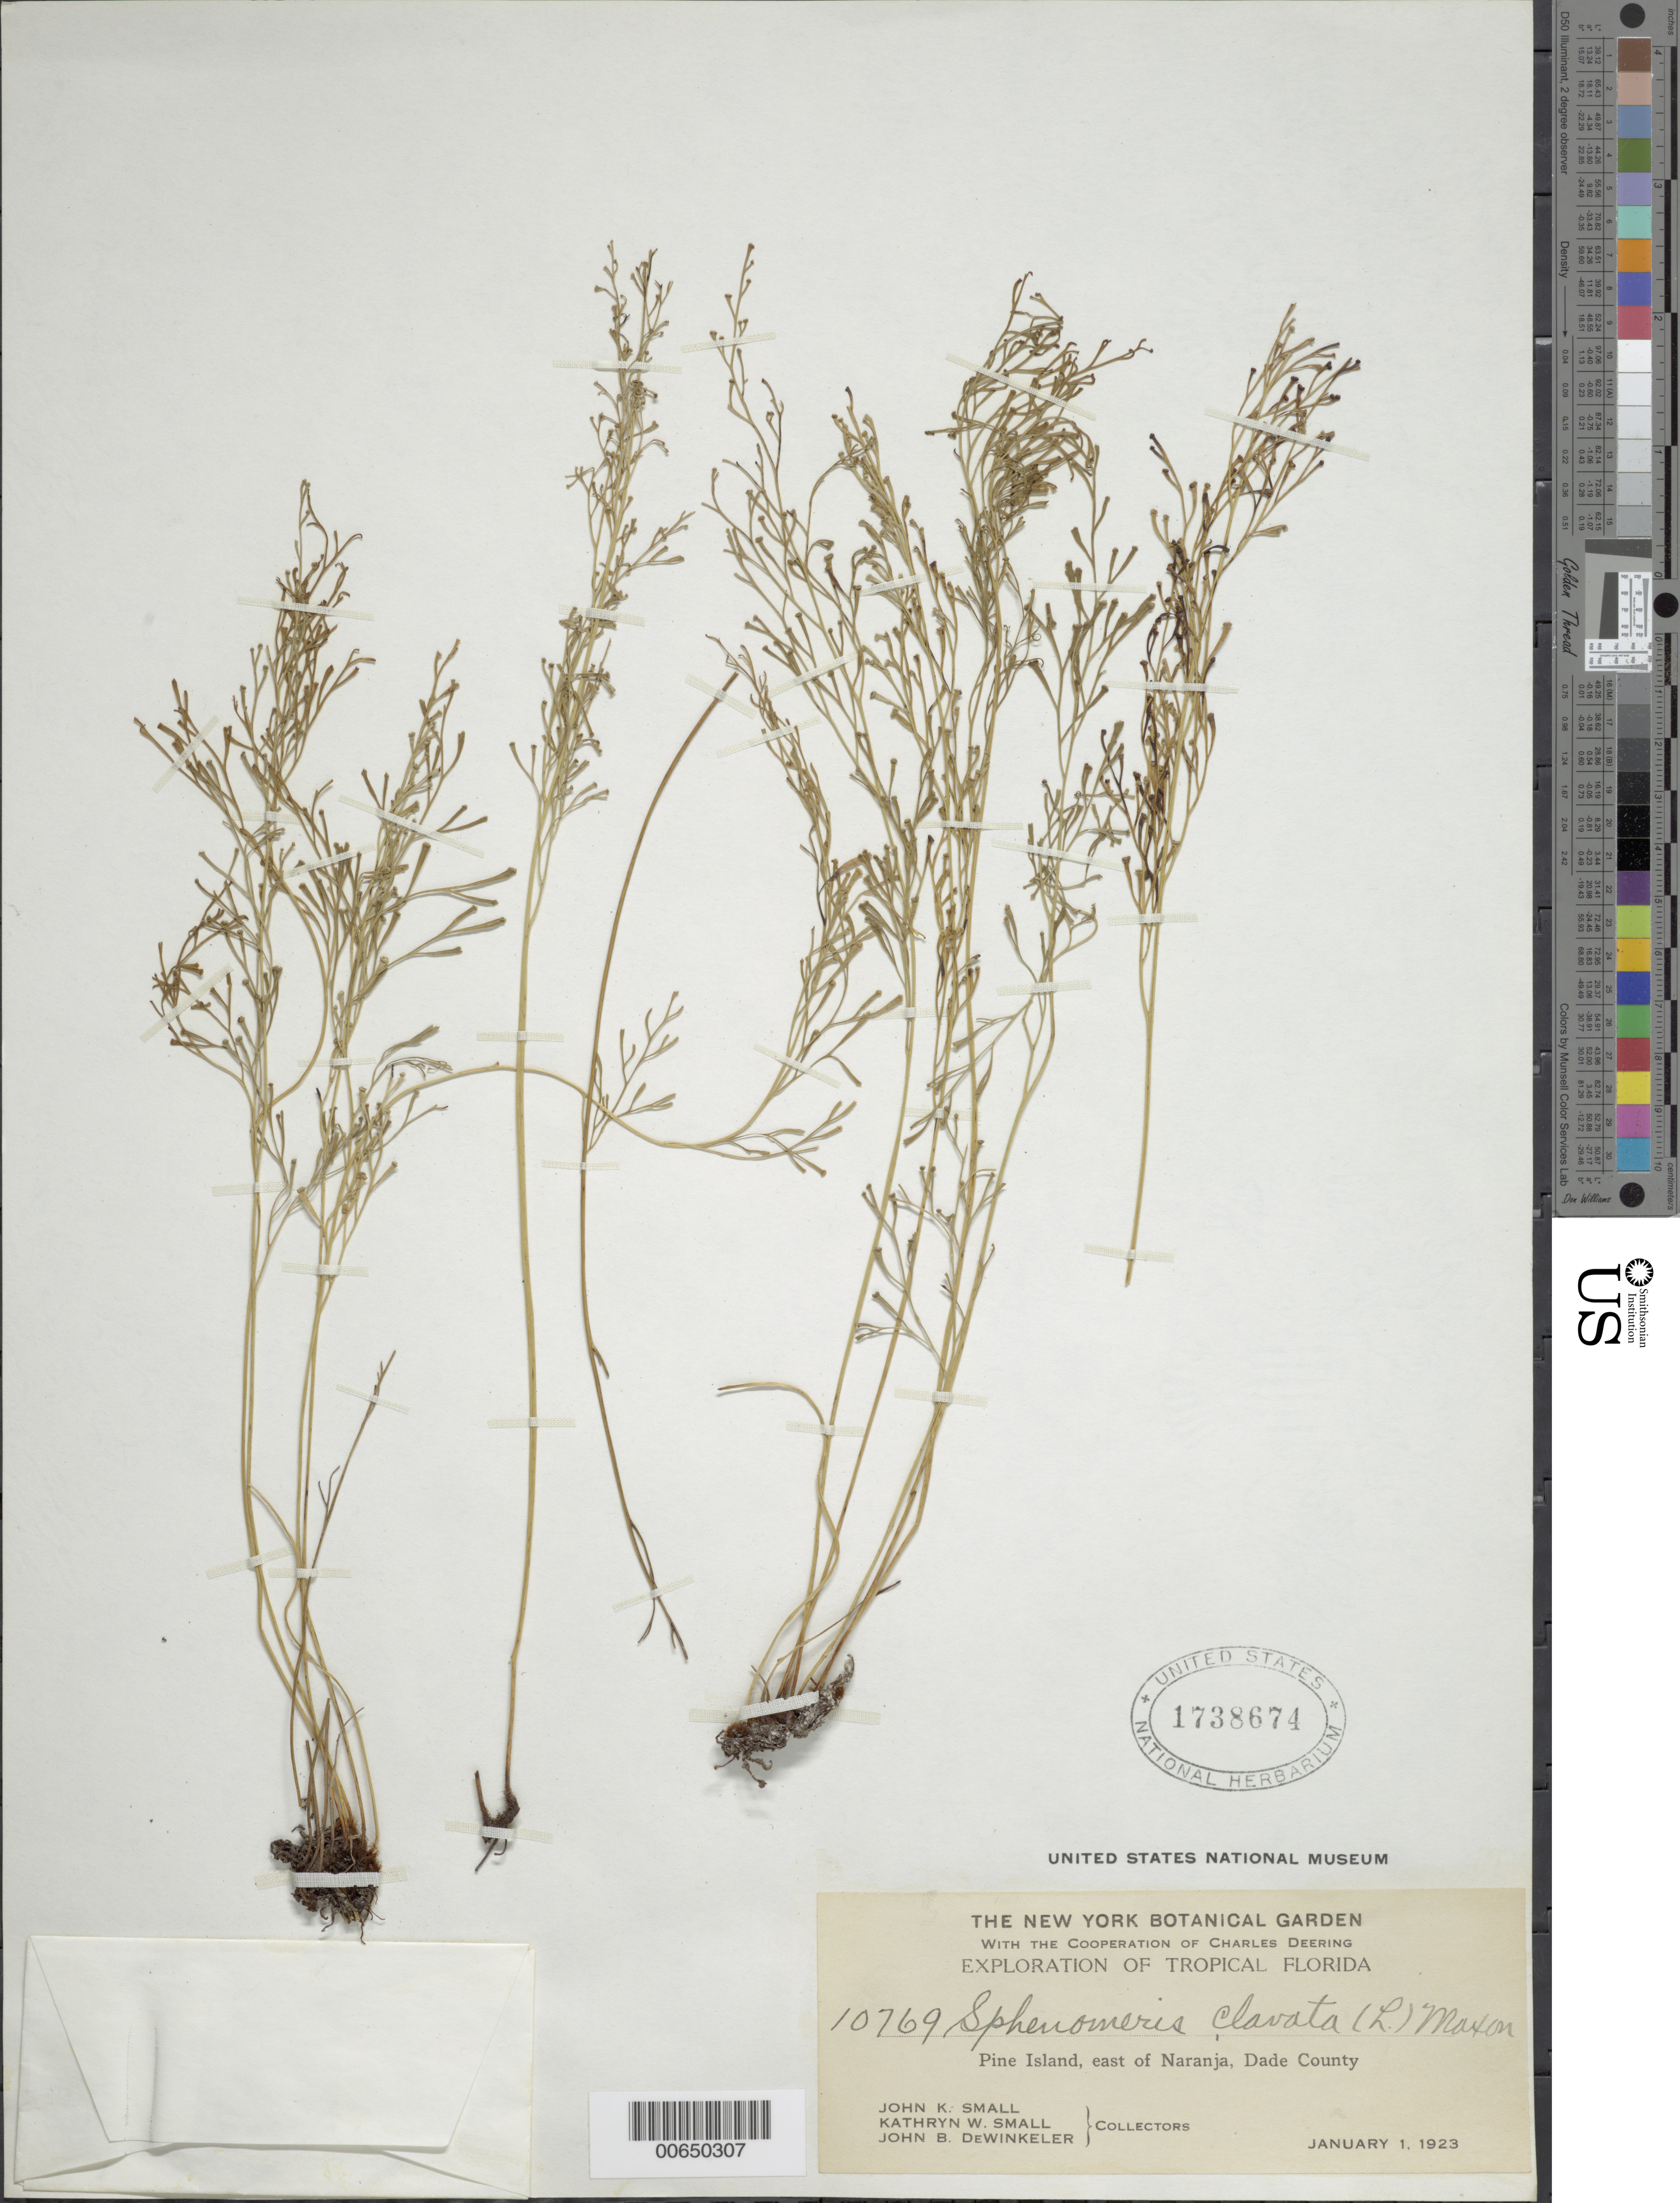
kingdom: Plantae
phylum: Tracheophyta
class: Polypodiopsida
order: Polypodiales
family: Lindsaeaceae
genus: Sphenomeris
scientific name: Sphenomeris clavata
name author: (L.) Maxon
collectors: J. K. Small, K. Small & J. DeWinkeler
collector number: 10769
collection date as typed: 01 Jan 1923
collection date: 1923-01-01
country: United States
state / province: Florida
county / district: Dade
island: Pine Island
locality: E of Naranja.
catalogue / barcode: US 1738674